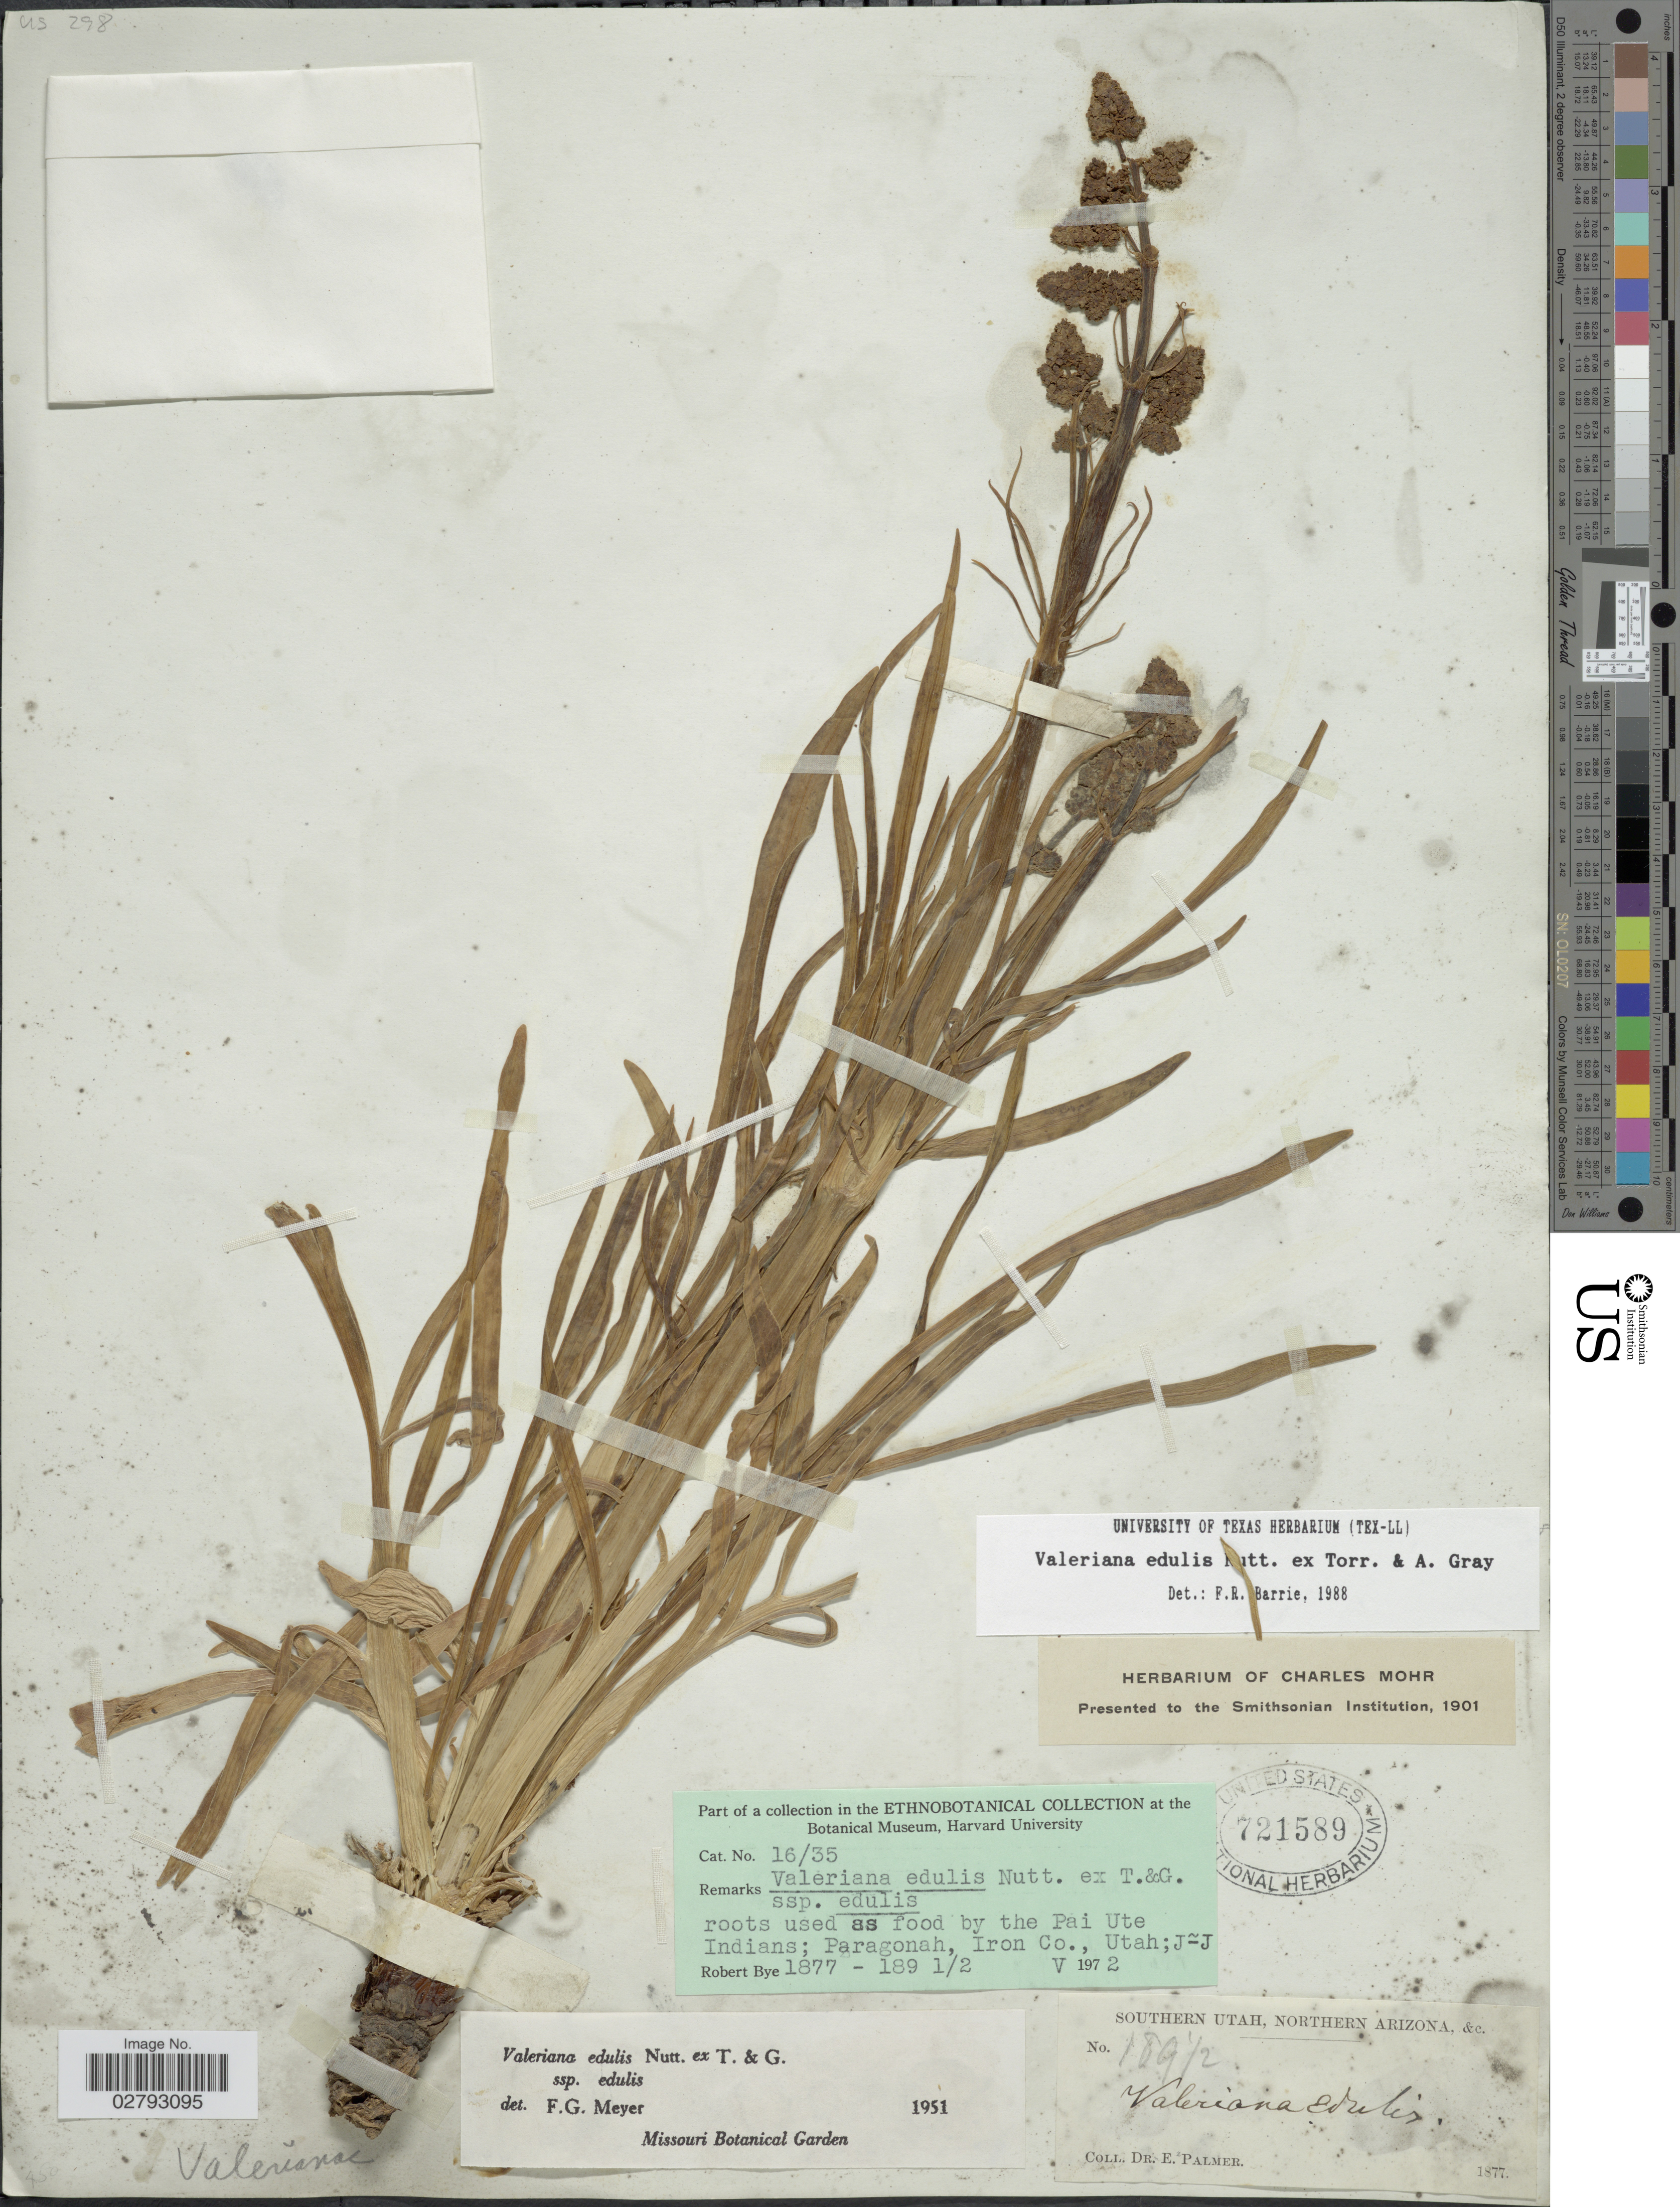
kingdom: Plantae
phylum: Tracheophyta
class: Magnoliopsida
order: Dipsacales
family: Caprifoliaceae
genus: Valeriana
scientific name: Valeriana edulis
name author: Nutt.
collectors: E. Palmer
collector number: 189½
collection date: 1877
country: United States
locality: Southern Utah, Northern Arizona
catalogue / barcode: US 721589